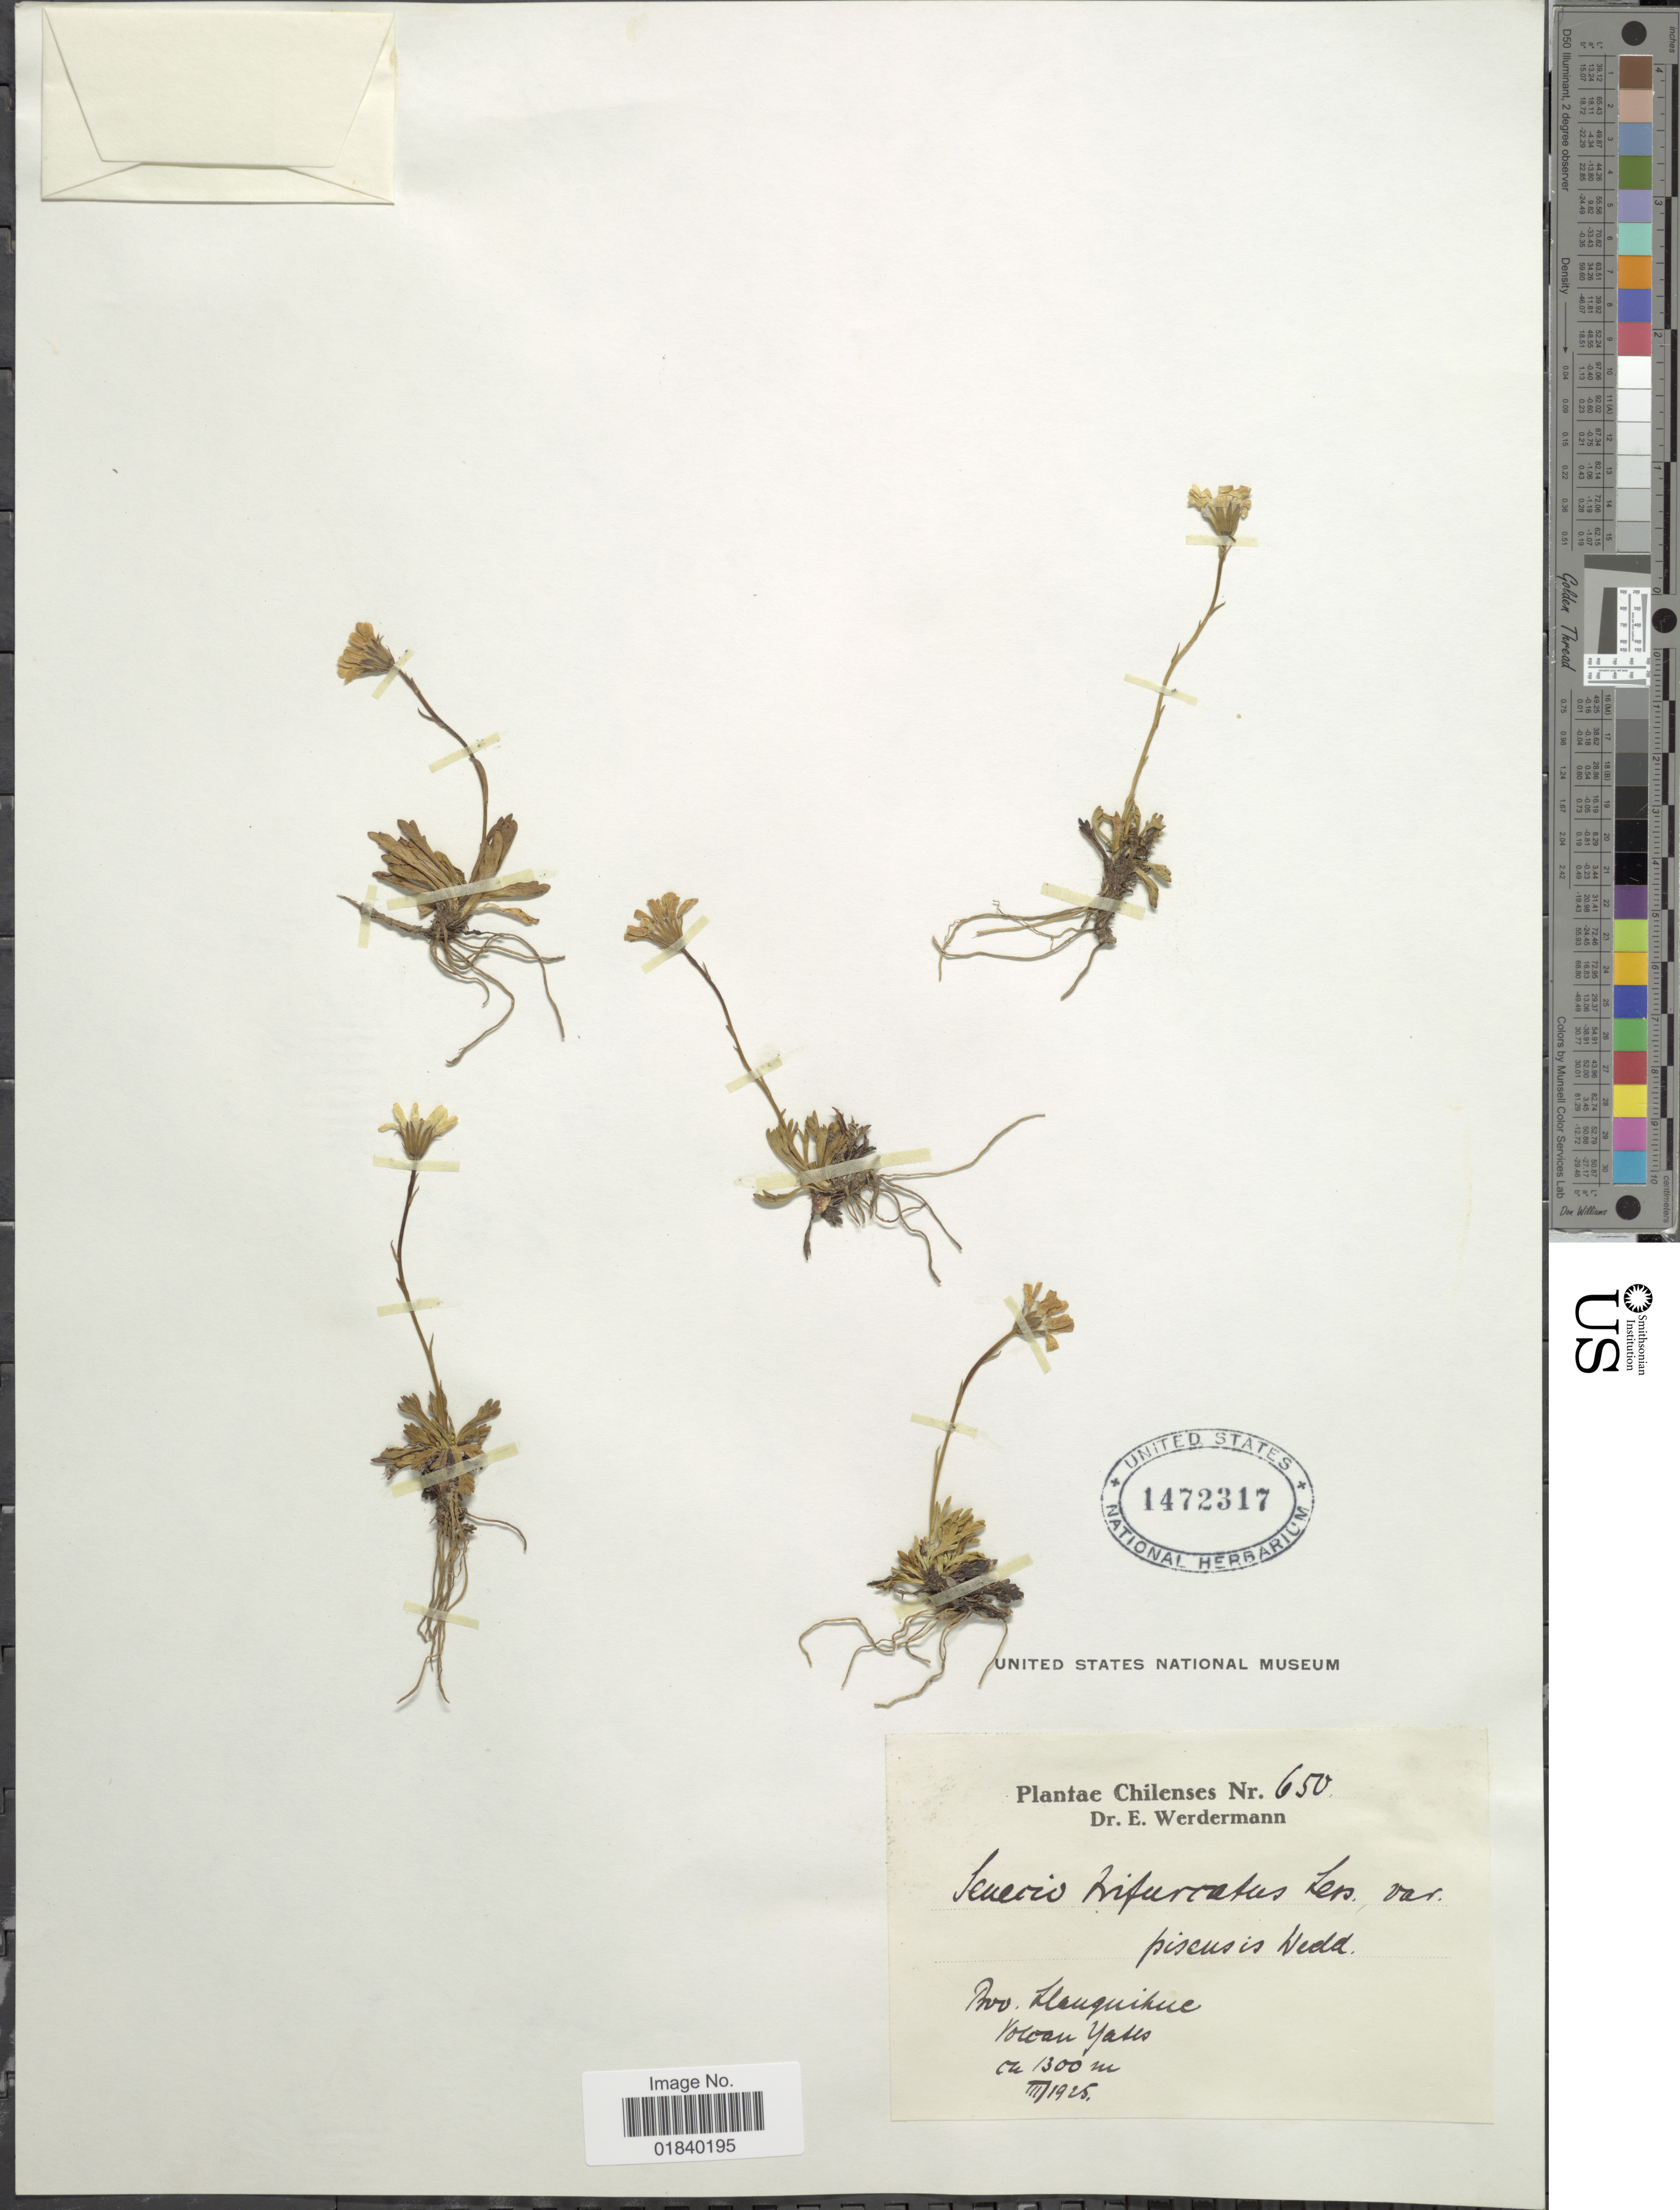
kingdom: Plantae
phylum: Tracheophyta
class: Magnoliopsida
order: Asterales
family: Asteraceae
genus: Senecio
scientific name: Senecio trifurcatus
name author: (G. Forst.) Less.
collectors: E. Werdermann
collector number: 650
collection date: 1925-03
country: Chile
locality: Chilenses, Prov. Llanquihue, Volcan Yates.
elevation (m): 1300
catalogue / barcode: US 1472317